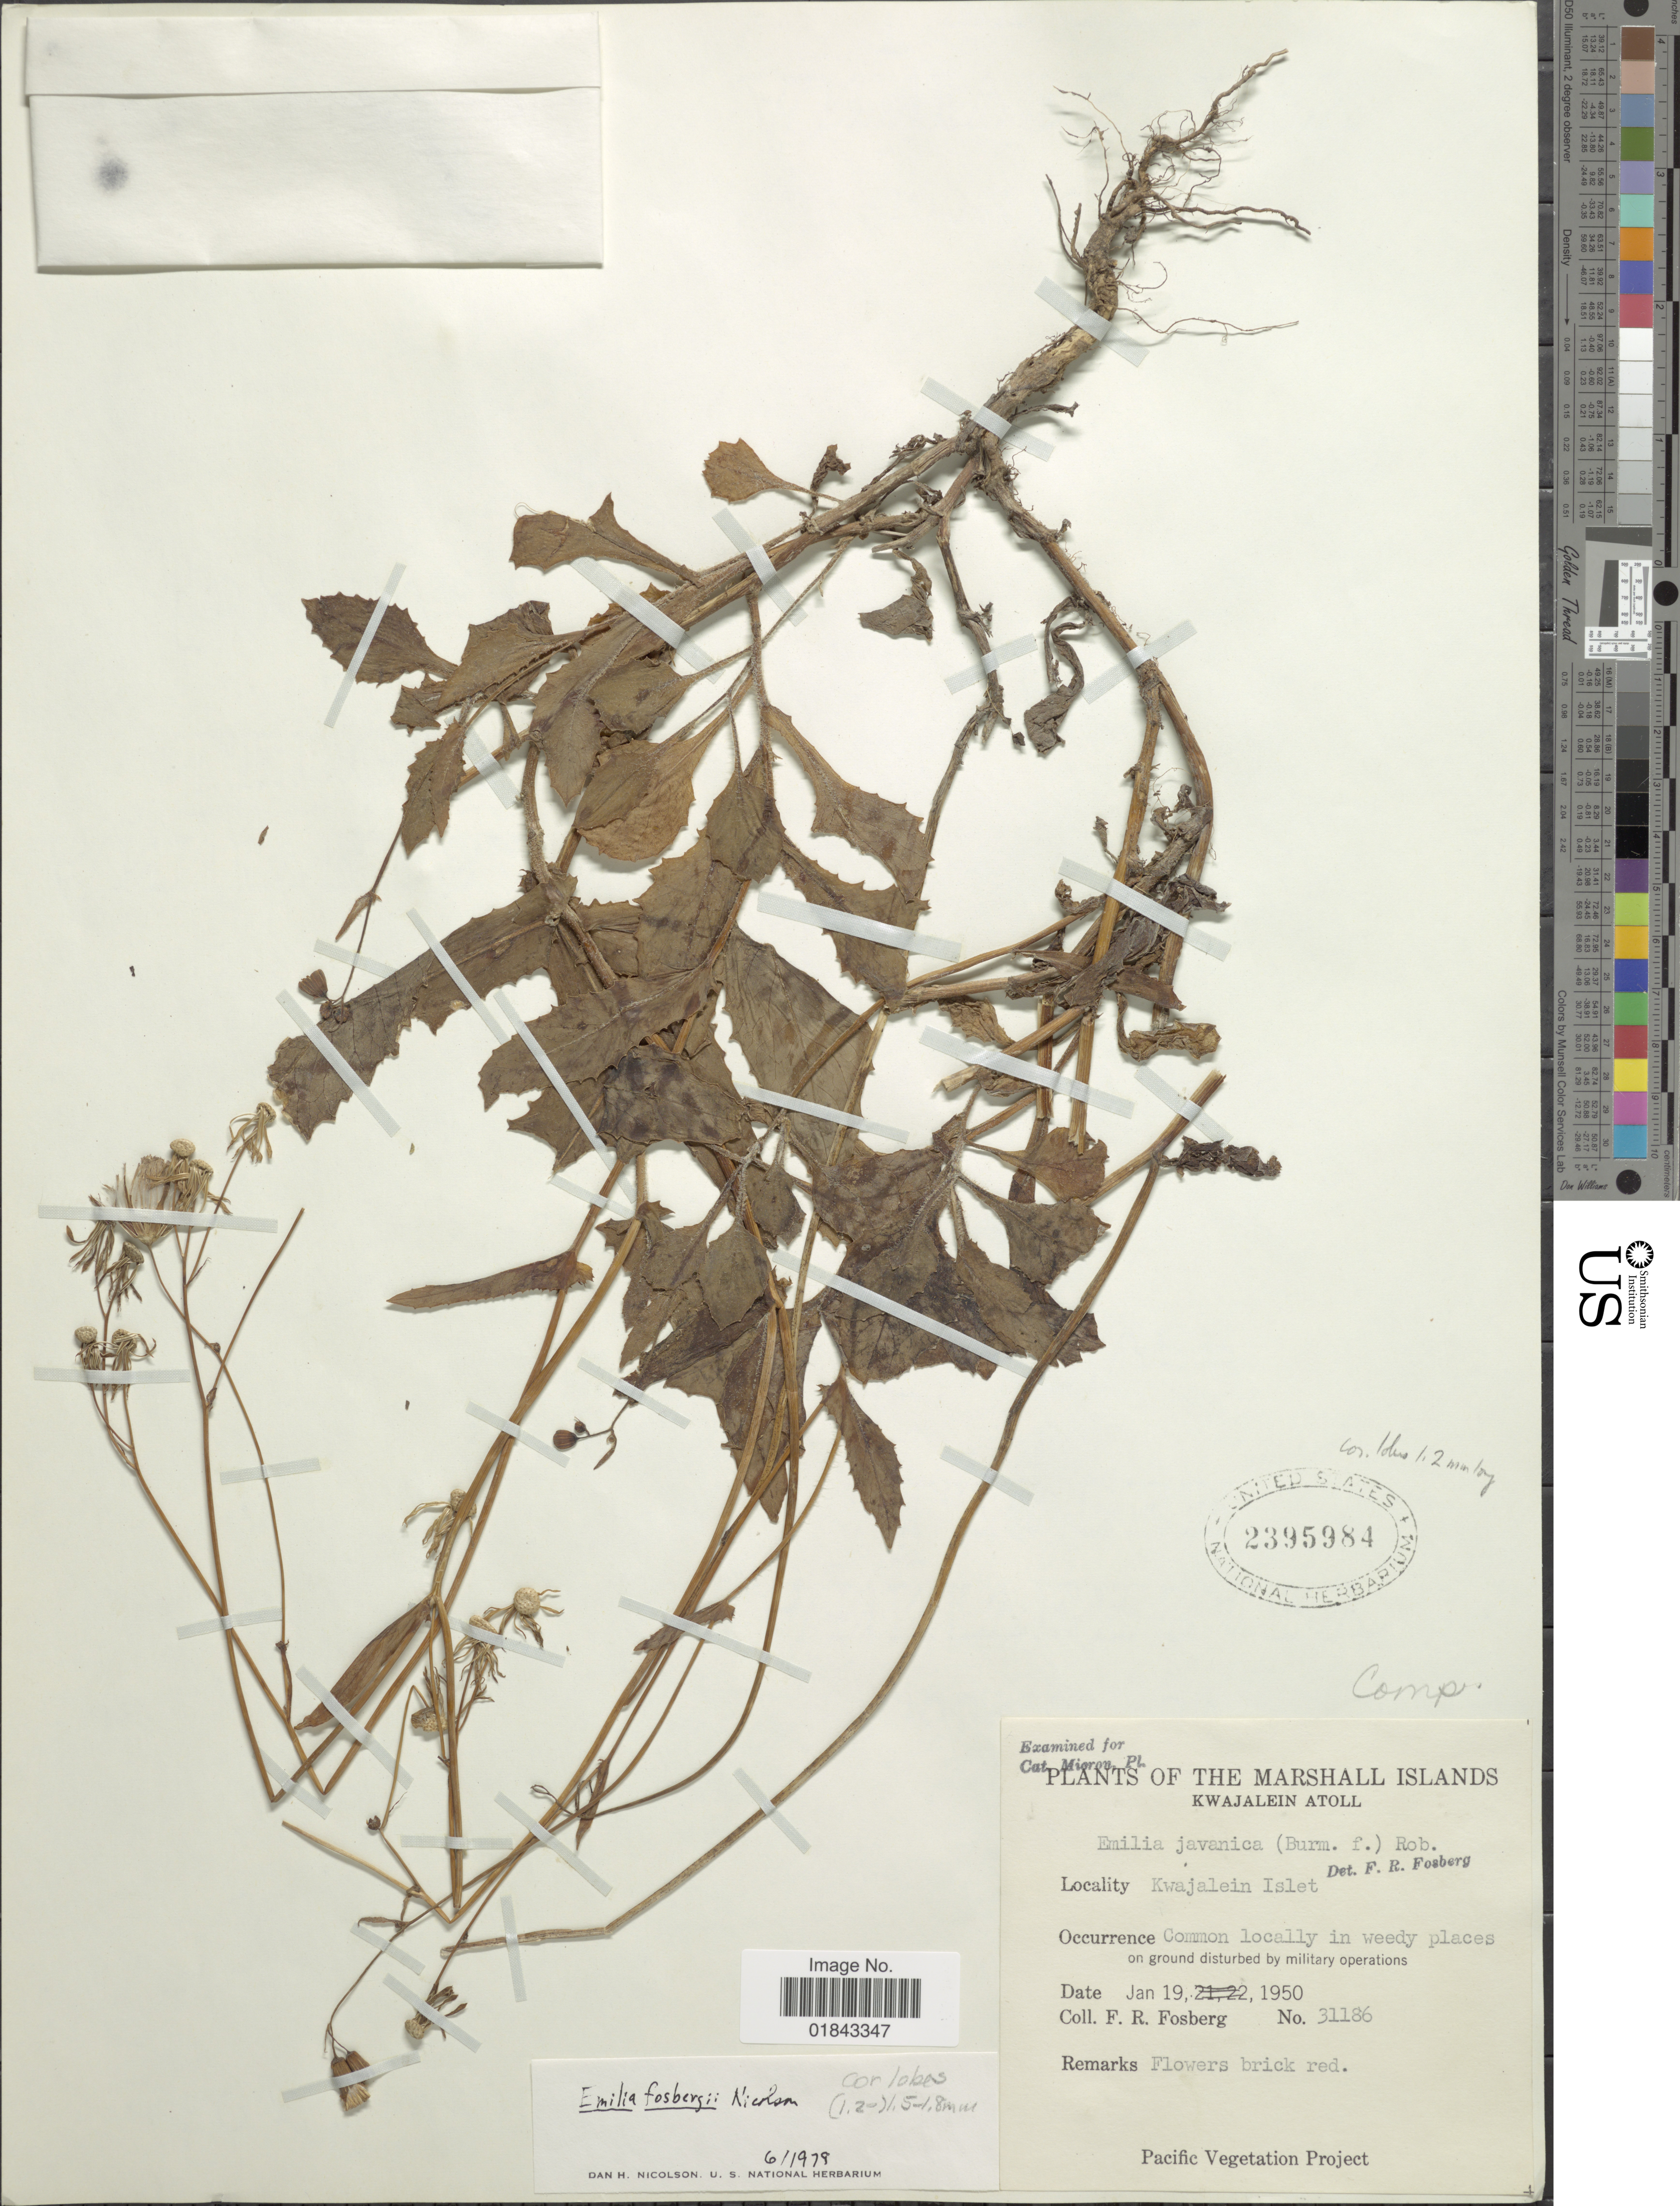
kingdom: Plantae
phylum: Tracheophyta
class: Magnoliopsida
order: Asterales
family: Asteraceae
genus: Emilia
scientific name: Emilia fosbergii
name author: Nicolson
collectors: F. R. Fosberg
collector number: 31186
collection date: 1950-01-19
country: Marshall Islands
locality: Kwajalein Atoll, Kwajalein Islet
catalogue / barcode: US 2395984